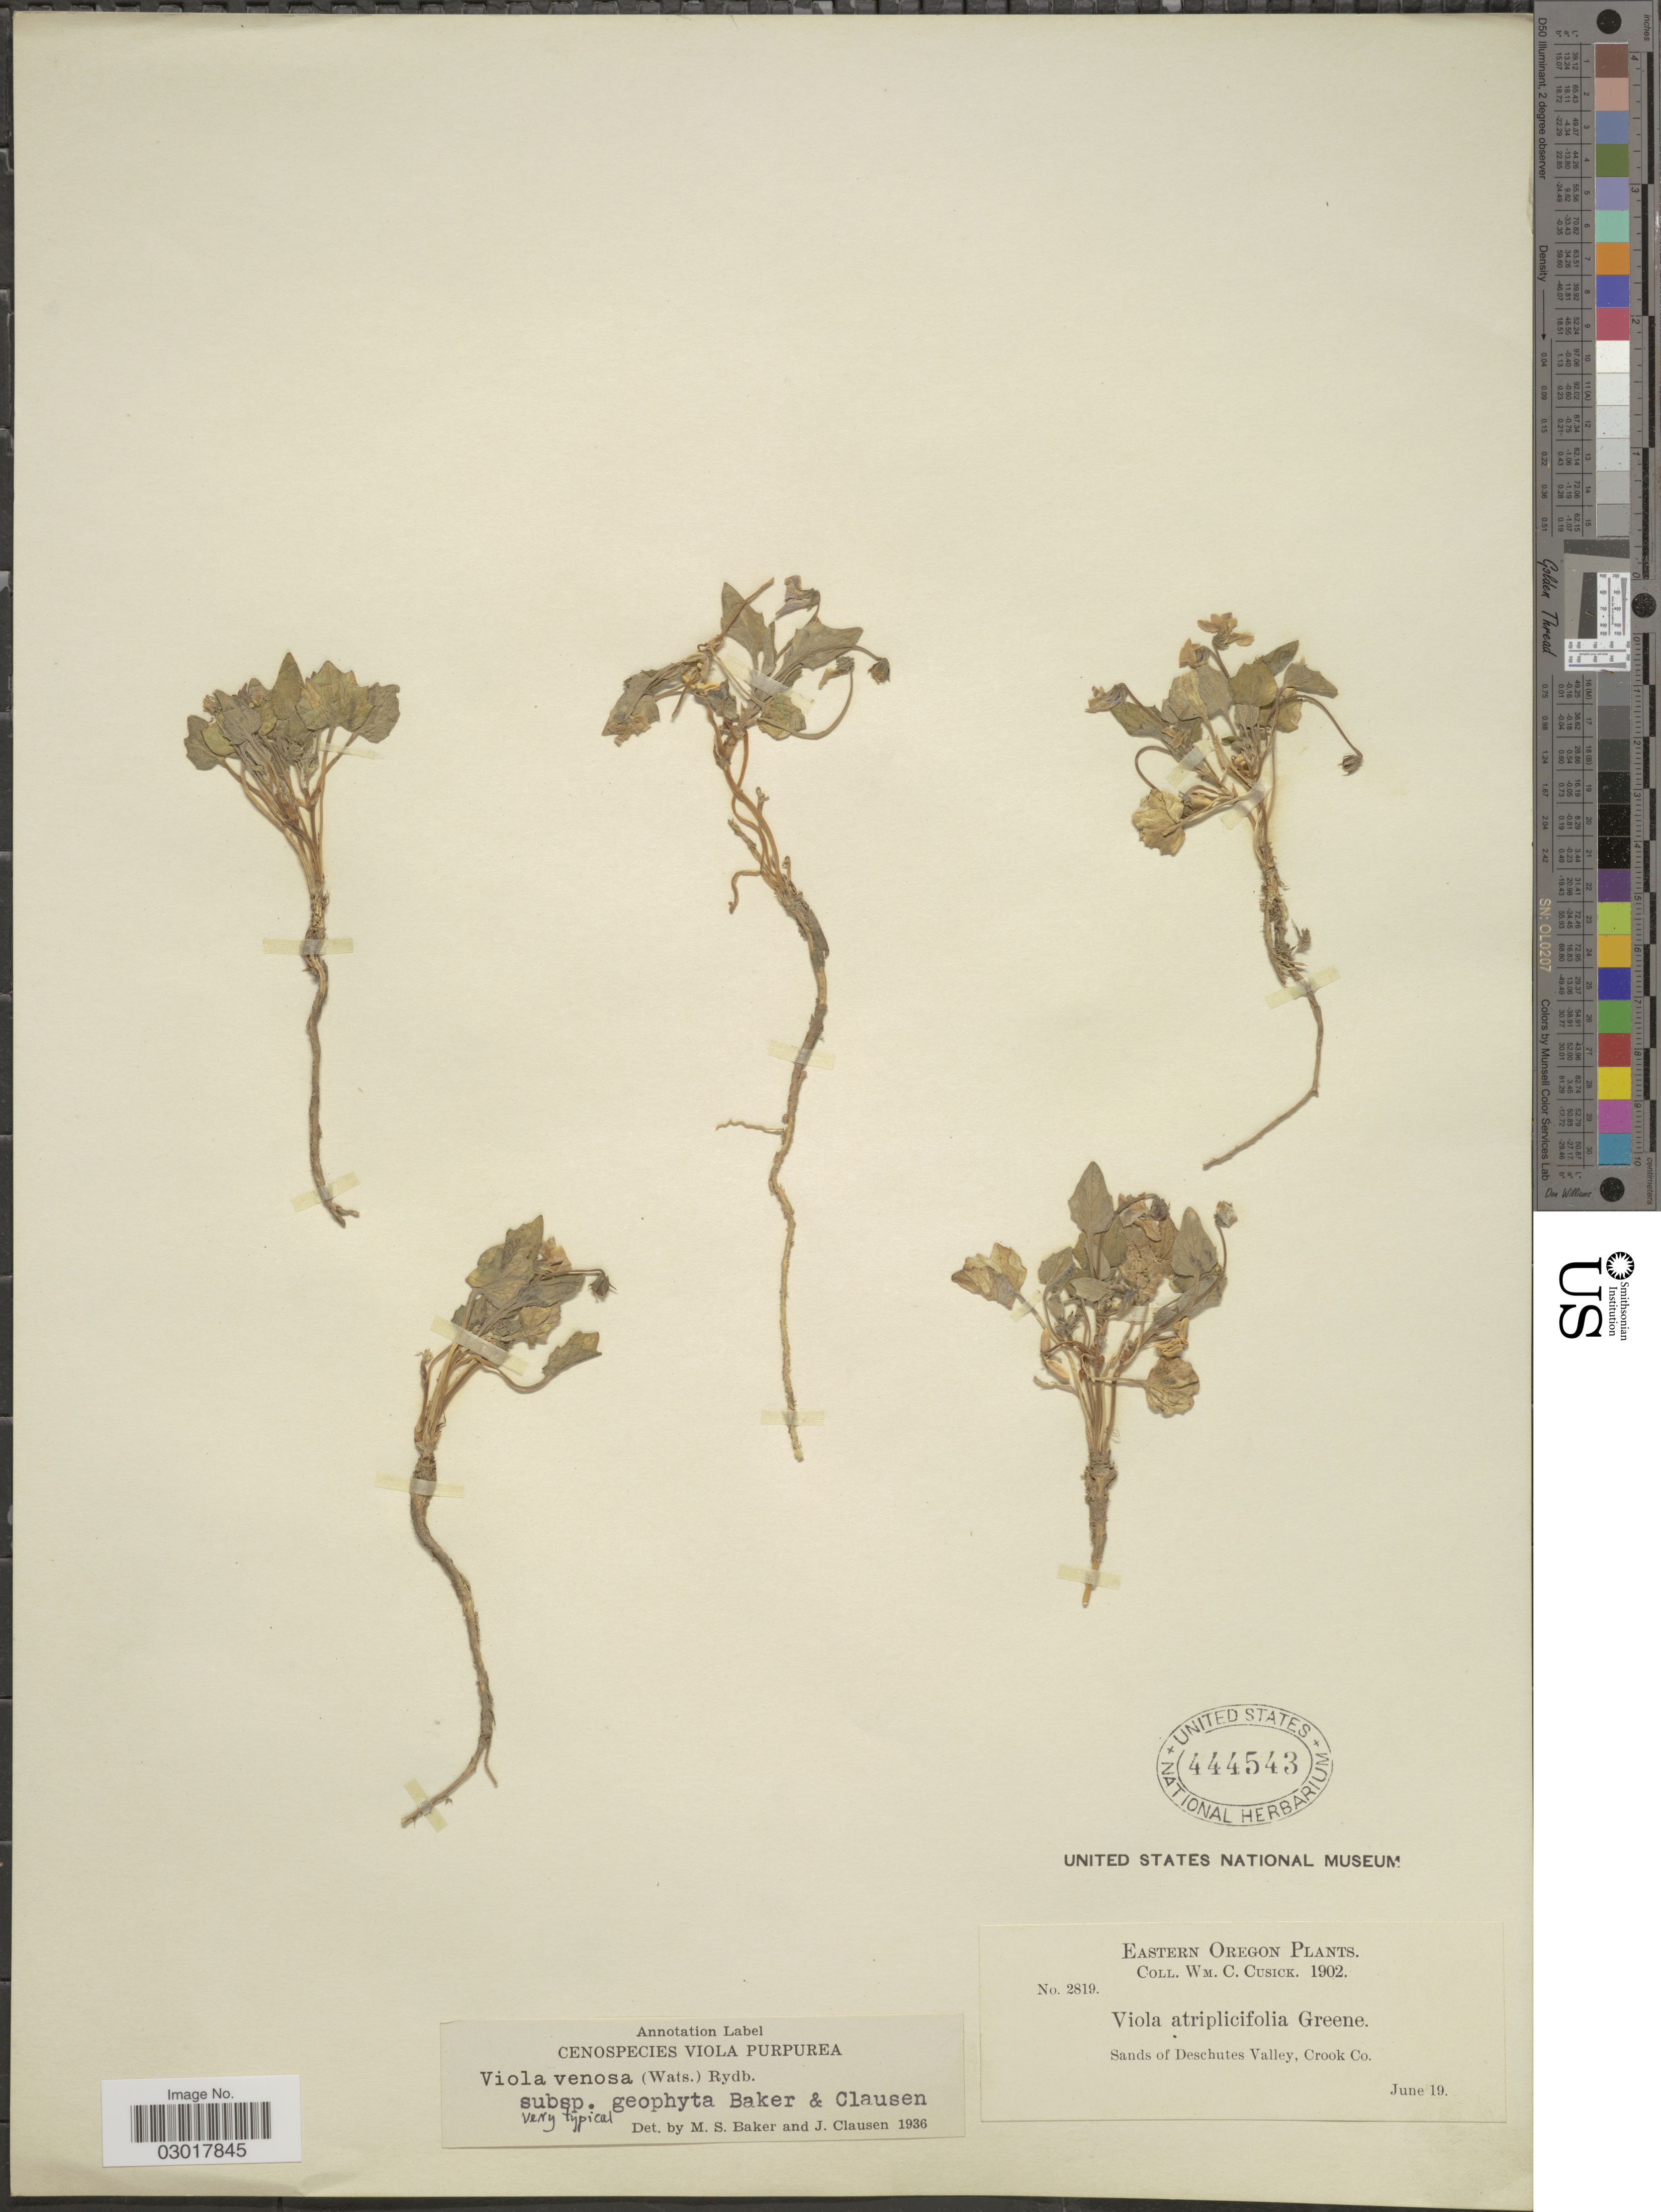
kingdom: Plantae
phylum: Tracheophyta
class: Magnoliopsida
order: Malpighiales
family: Violaceae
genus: Viola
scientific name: Viola venosa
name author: (S. Watson) Rydb.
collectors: W. C. Cusick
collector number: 2819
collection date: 1902-06-19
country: United States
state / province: Oregon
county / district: Crook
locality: Eastern Oregon. Sand of Deschutes Valley, Crook Co.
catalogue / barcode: US 444543